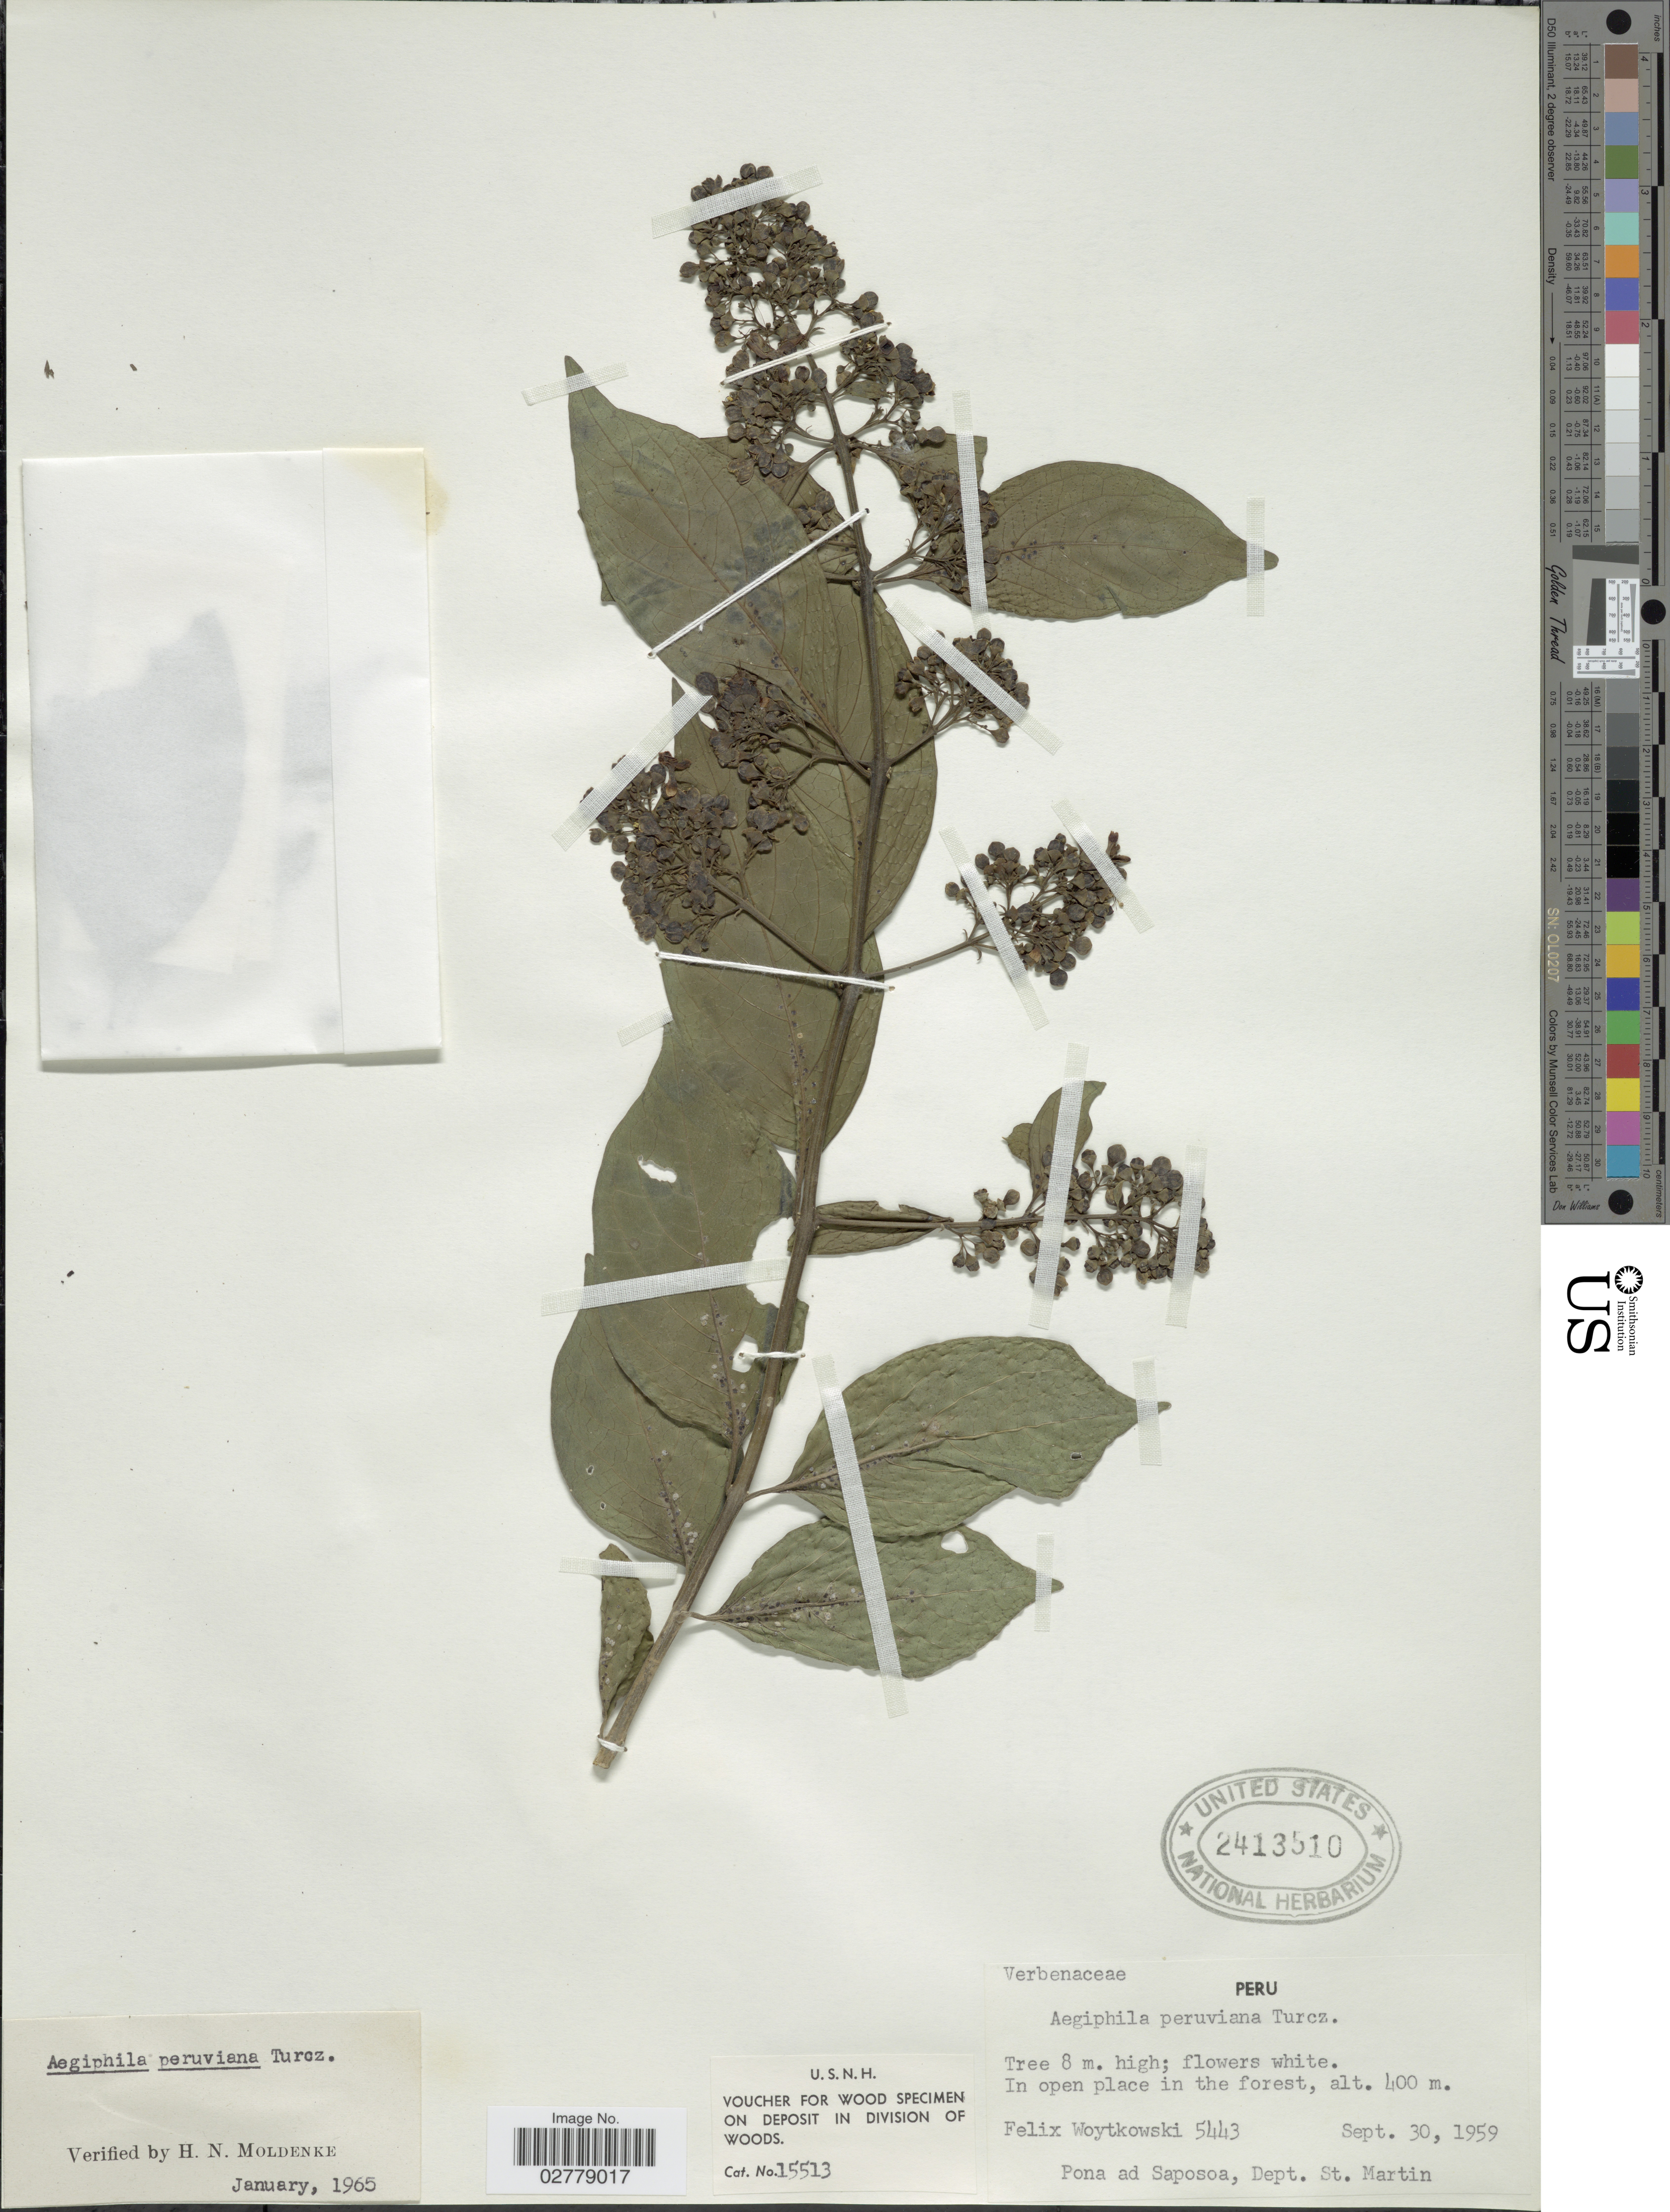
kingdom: Plantae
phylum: Tracheophyta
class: Magnoliopsida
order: Lamiales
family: Lamiaceae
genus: Aegiphila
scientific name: Aegiphila peruviana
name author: Turcz.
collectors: F. Woytkowski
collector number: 5443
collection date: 1959-09-30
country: Peru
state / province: San Martín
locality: Pona ad Saposoa, Dept. St. Martin.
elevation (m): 400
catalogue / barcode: US 2413510